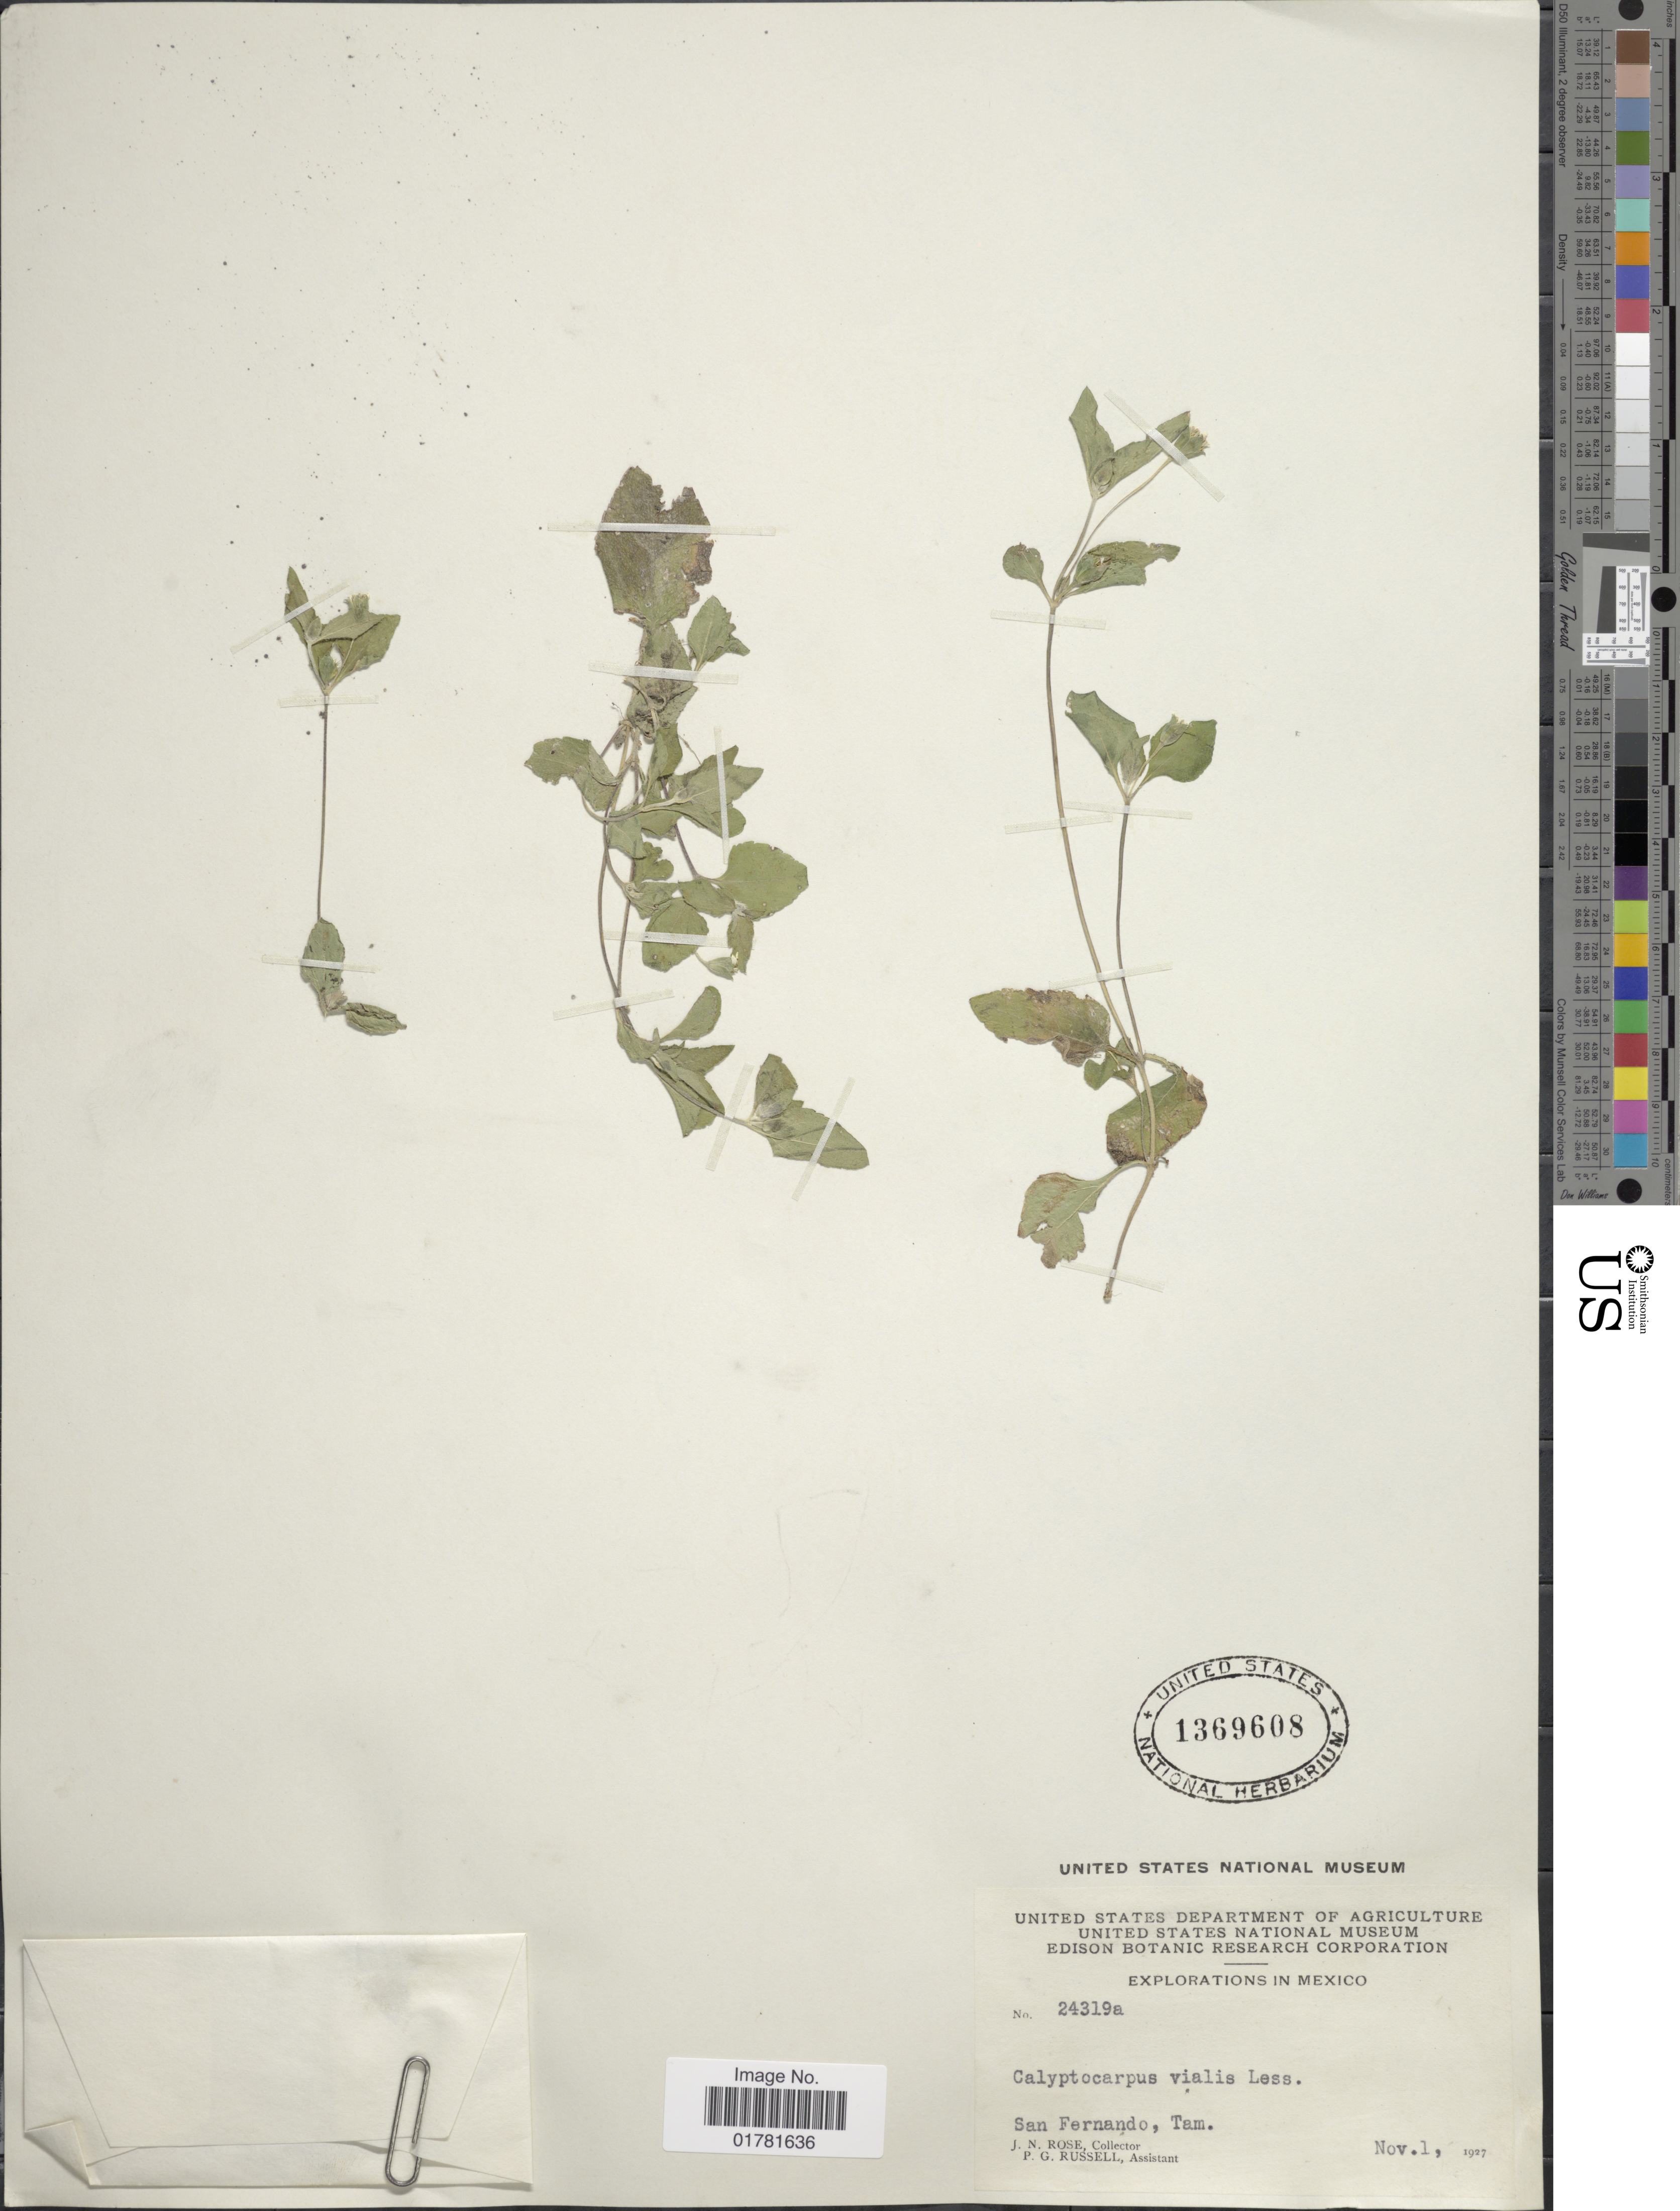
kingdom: Plantae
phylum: Tracheophyta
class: Magnoliopsida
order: Asterales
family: Asteraceae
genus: Calyptocarpus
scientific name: Calyptocarpus vialis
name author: Less.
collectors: J. N. Rose & P. G. Russell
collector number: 24319a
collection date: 1927-11-01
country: Mexico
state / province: Tamaulipas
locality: San Fernando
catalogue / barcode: US 1369608